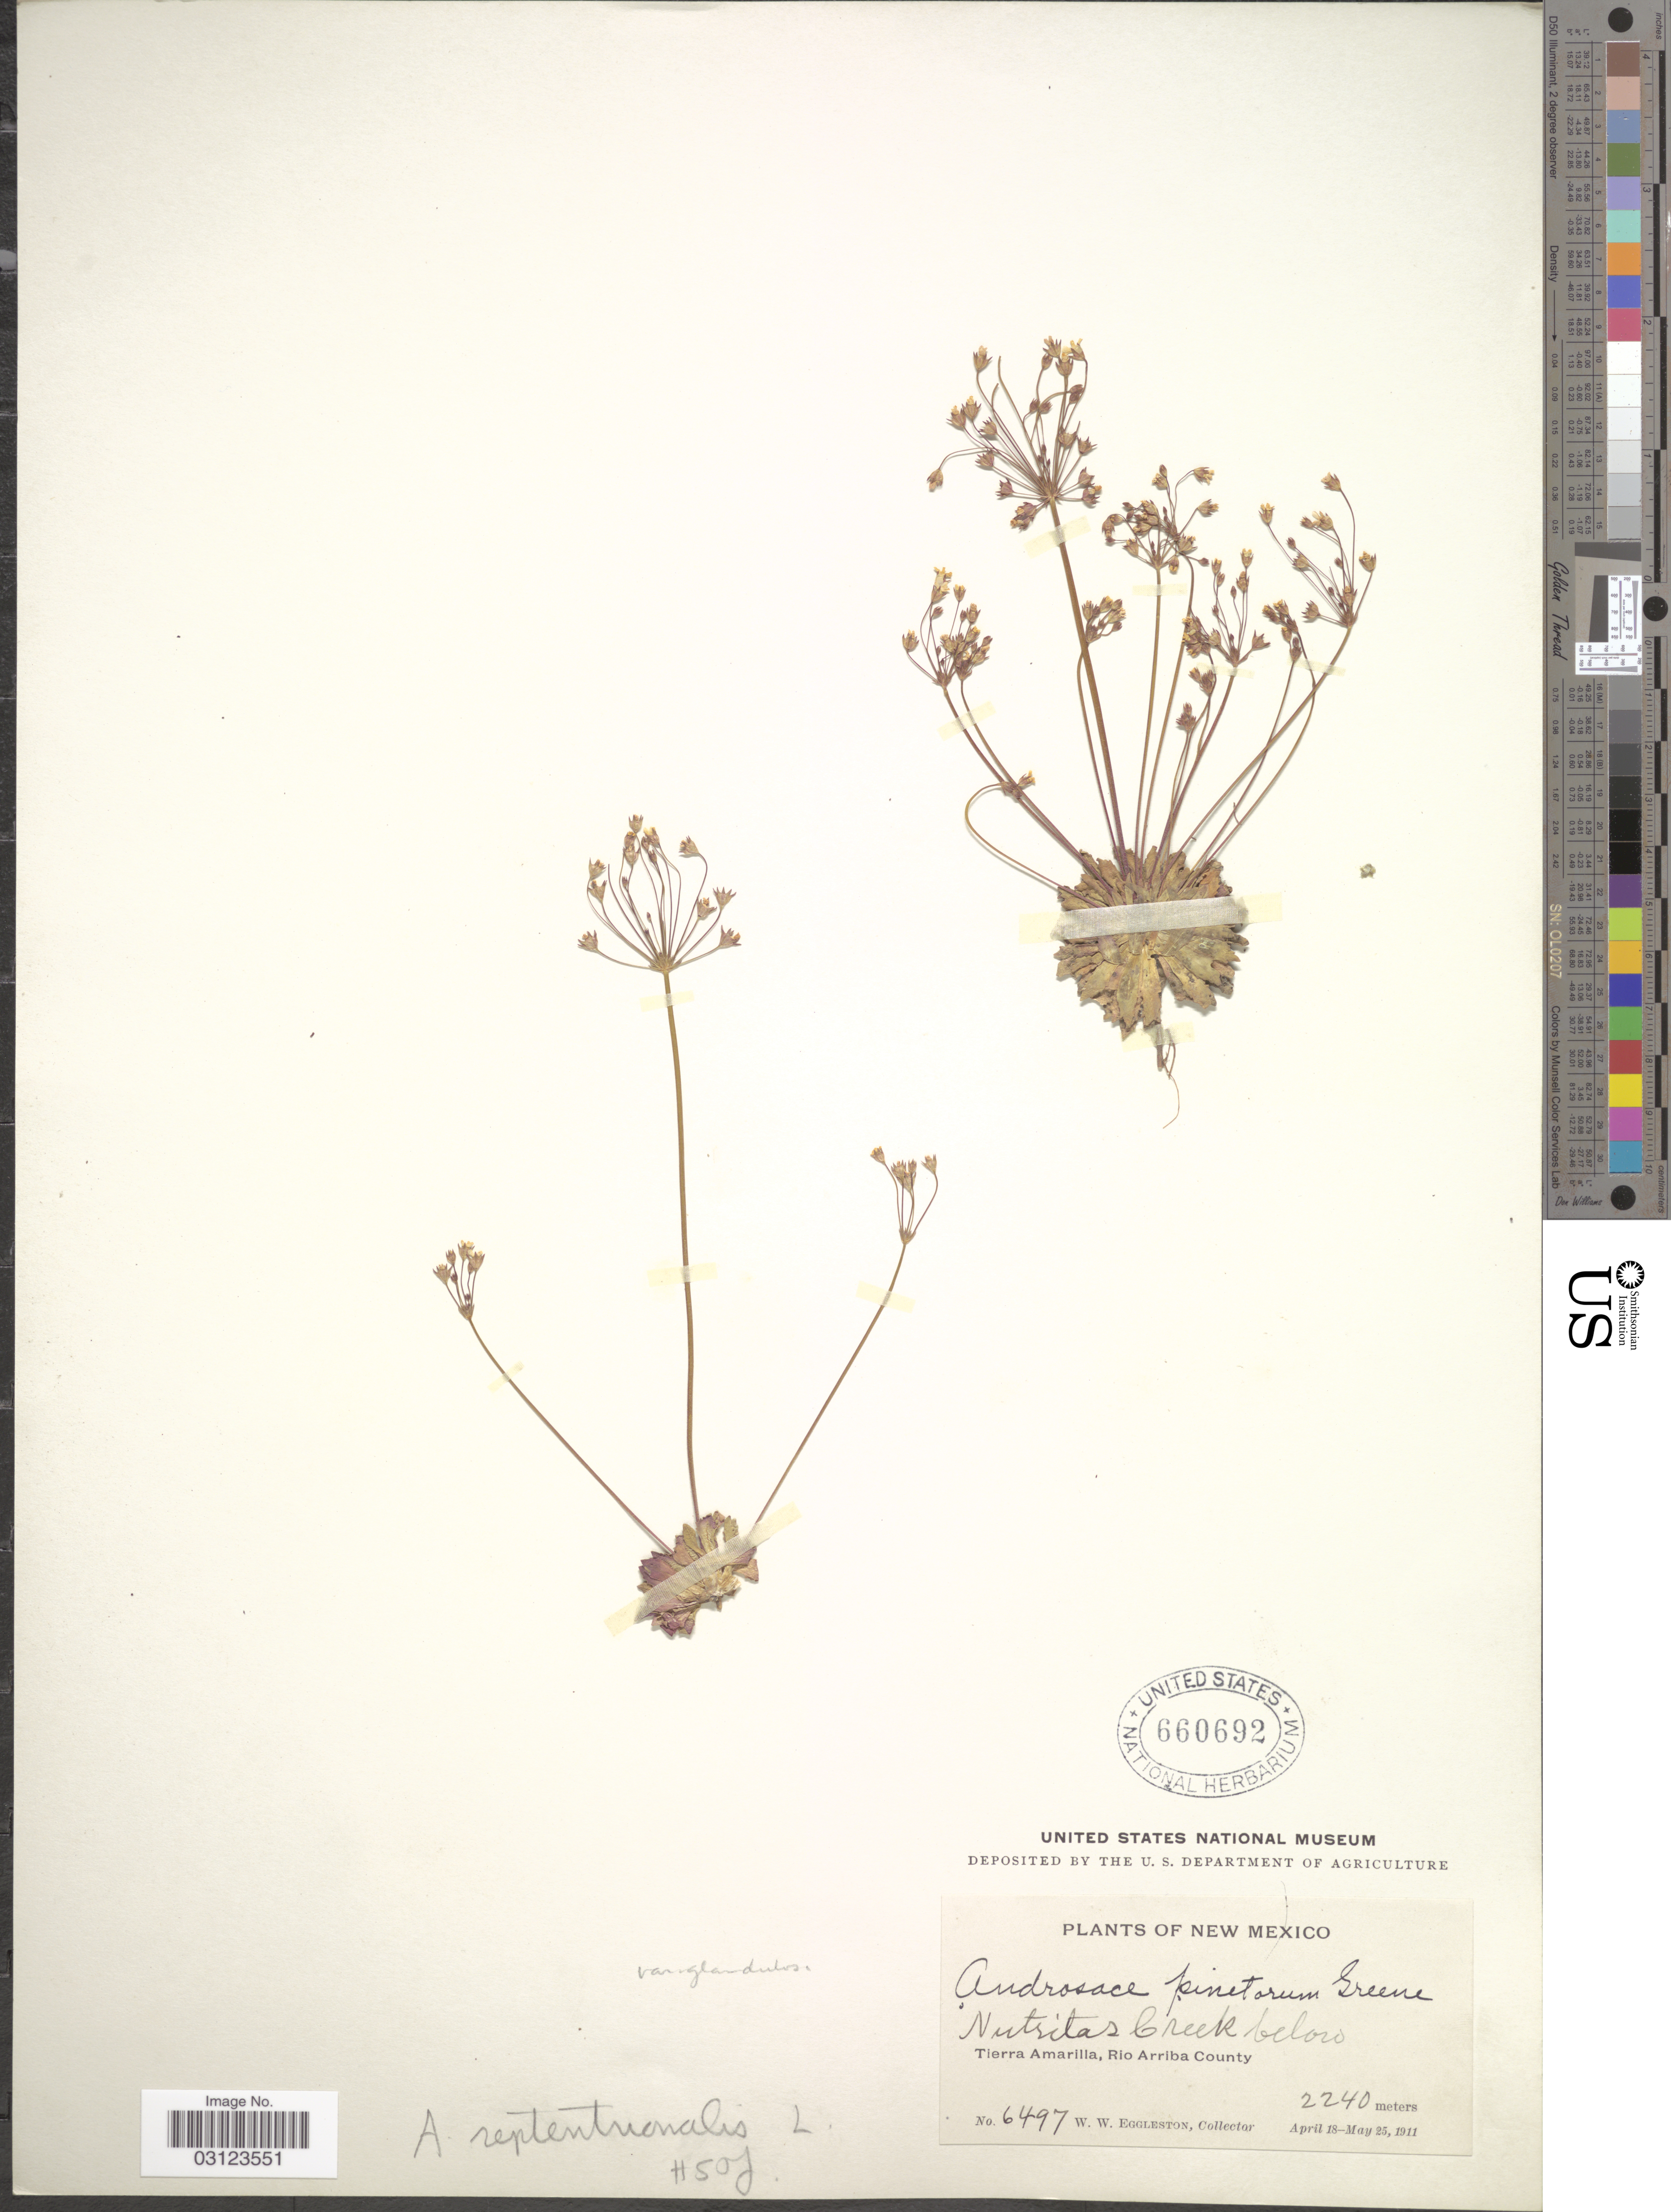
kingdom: Plantae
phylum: Tracheophyta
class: Magnoliopsida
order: Ericales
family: Primulaceae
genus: Androsace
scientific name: Androsace septentrionalis subsp. glandulosa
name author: (Wooton & Standl.) G.T. Robbins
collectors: W. W. Eggleston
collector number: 6497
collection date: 1911-04-18/1911-05-25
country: United States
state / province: New Mexico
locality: Nutritas Creek below Tierra Amarilla, Rio Arriba County.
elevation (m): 2240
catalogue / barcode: US 660692